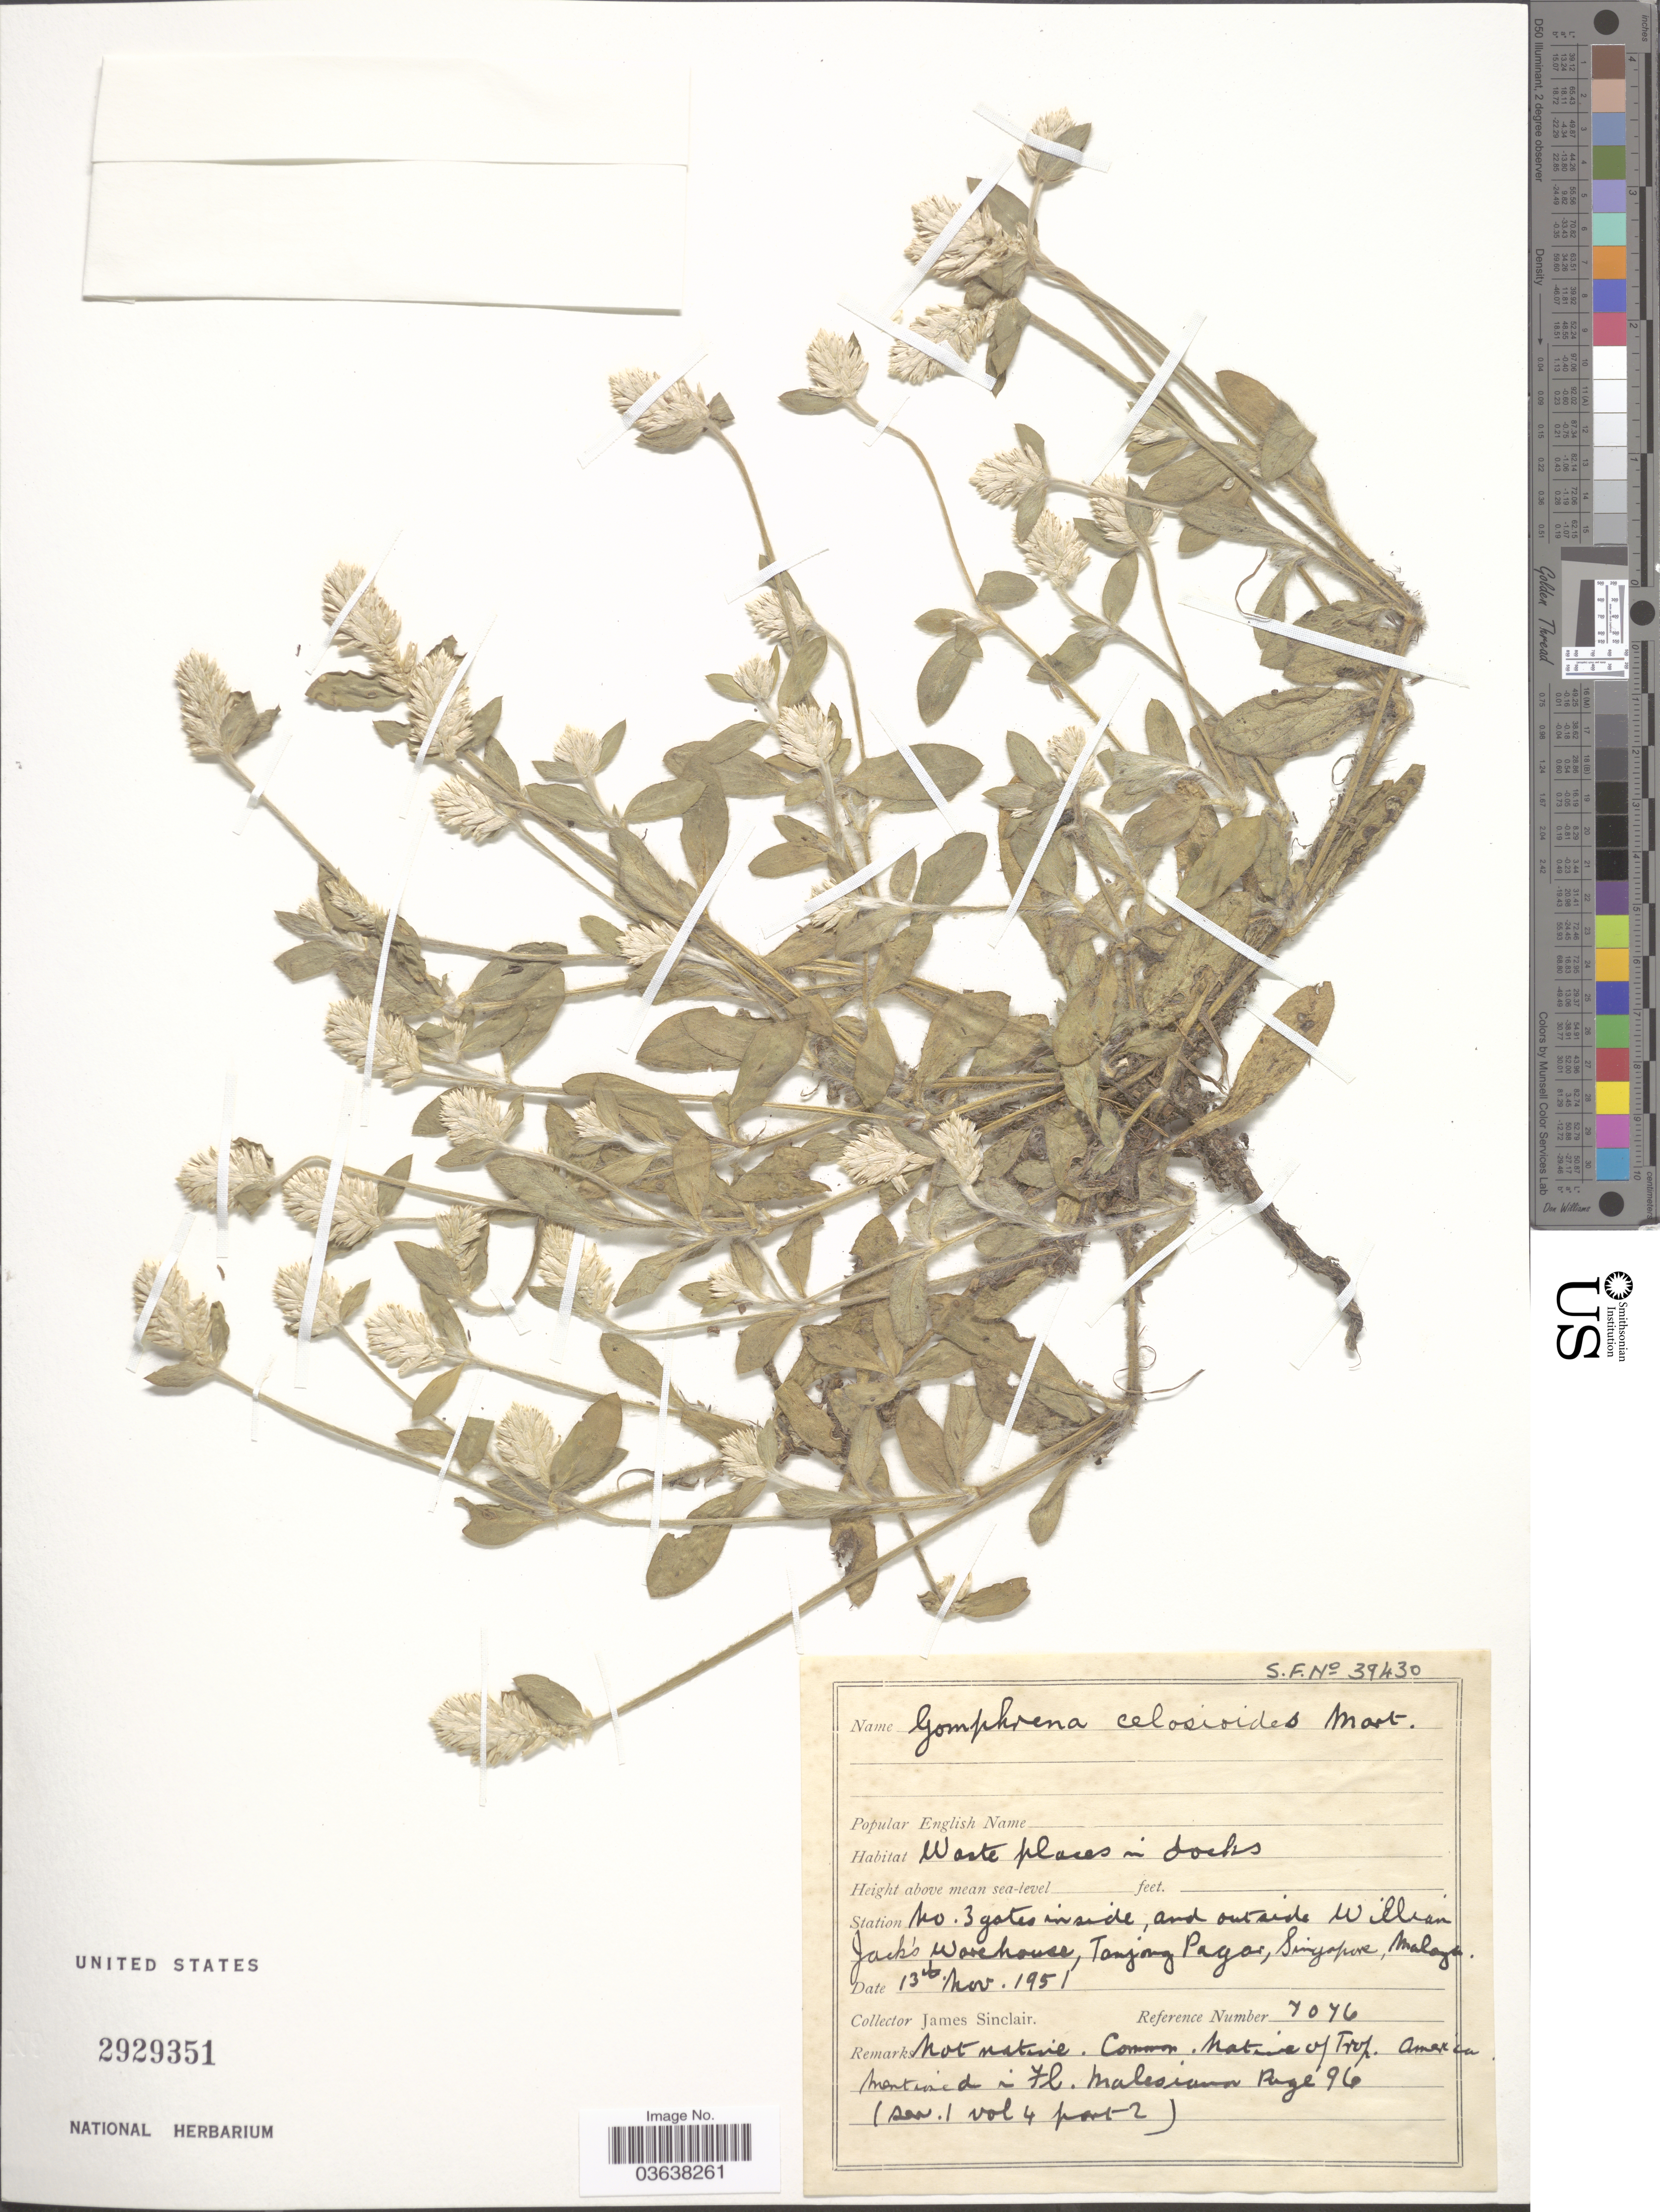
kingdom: Plantae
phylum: Tracheophyta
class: Magnoliopsida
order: Caryophyllales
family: Amaranthaceae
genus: Gomphrena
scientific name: Gomphrena celosioides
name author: Mart.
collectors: J. Sinclair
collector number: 7076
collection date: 1951-11-13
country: Singapore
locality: Station No. 3 gates inside, and outside William Jack's Warehouse, Tanjong Pagar, Malaya.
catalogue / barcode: US 2929351